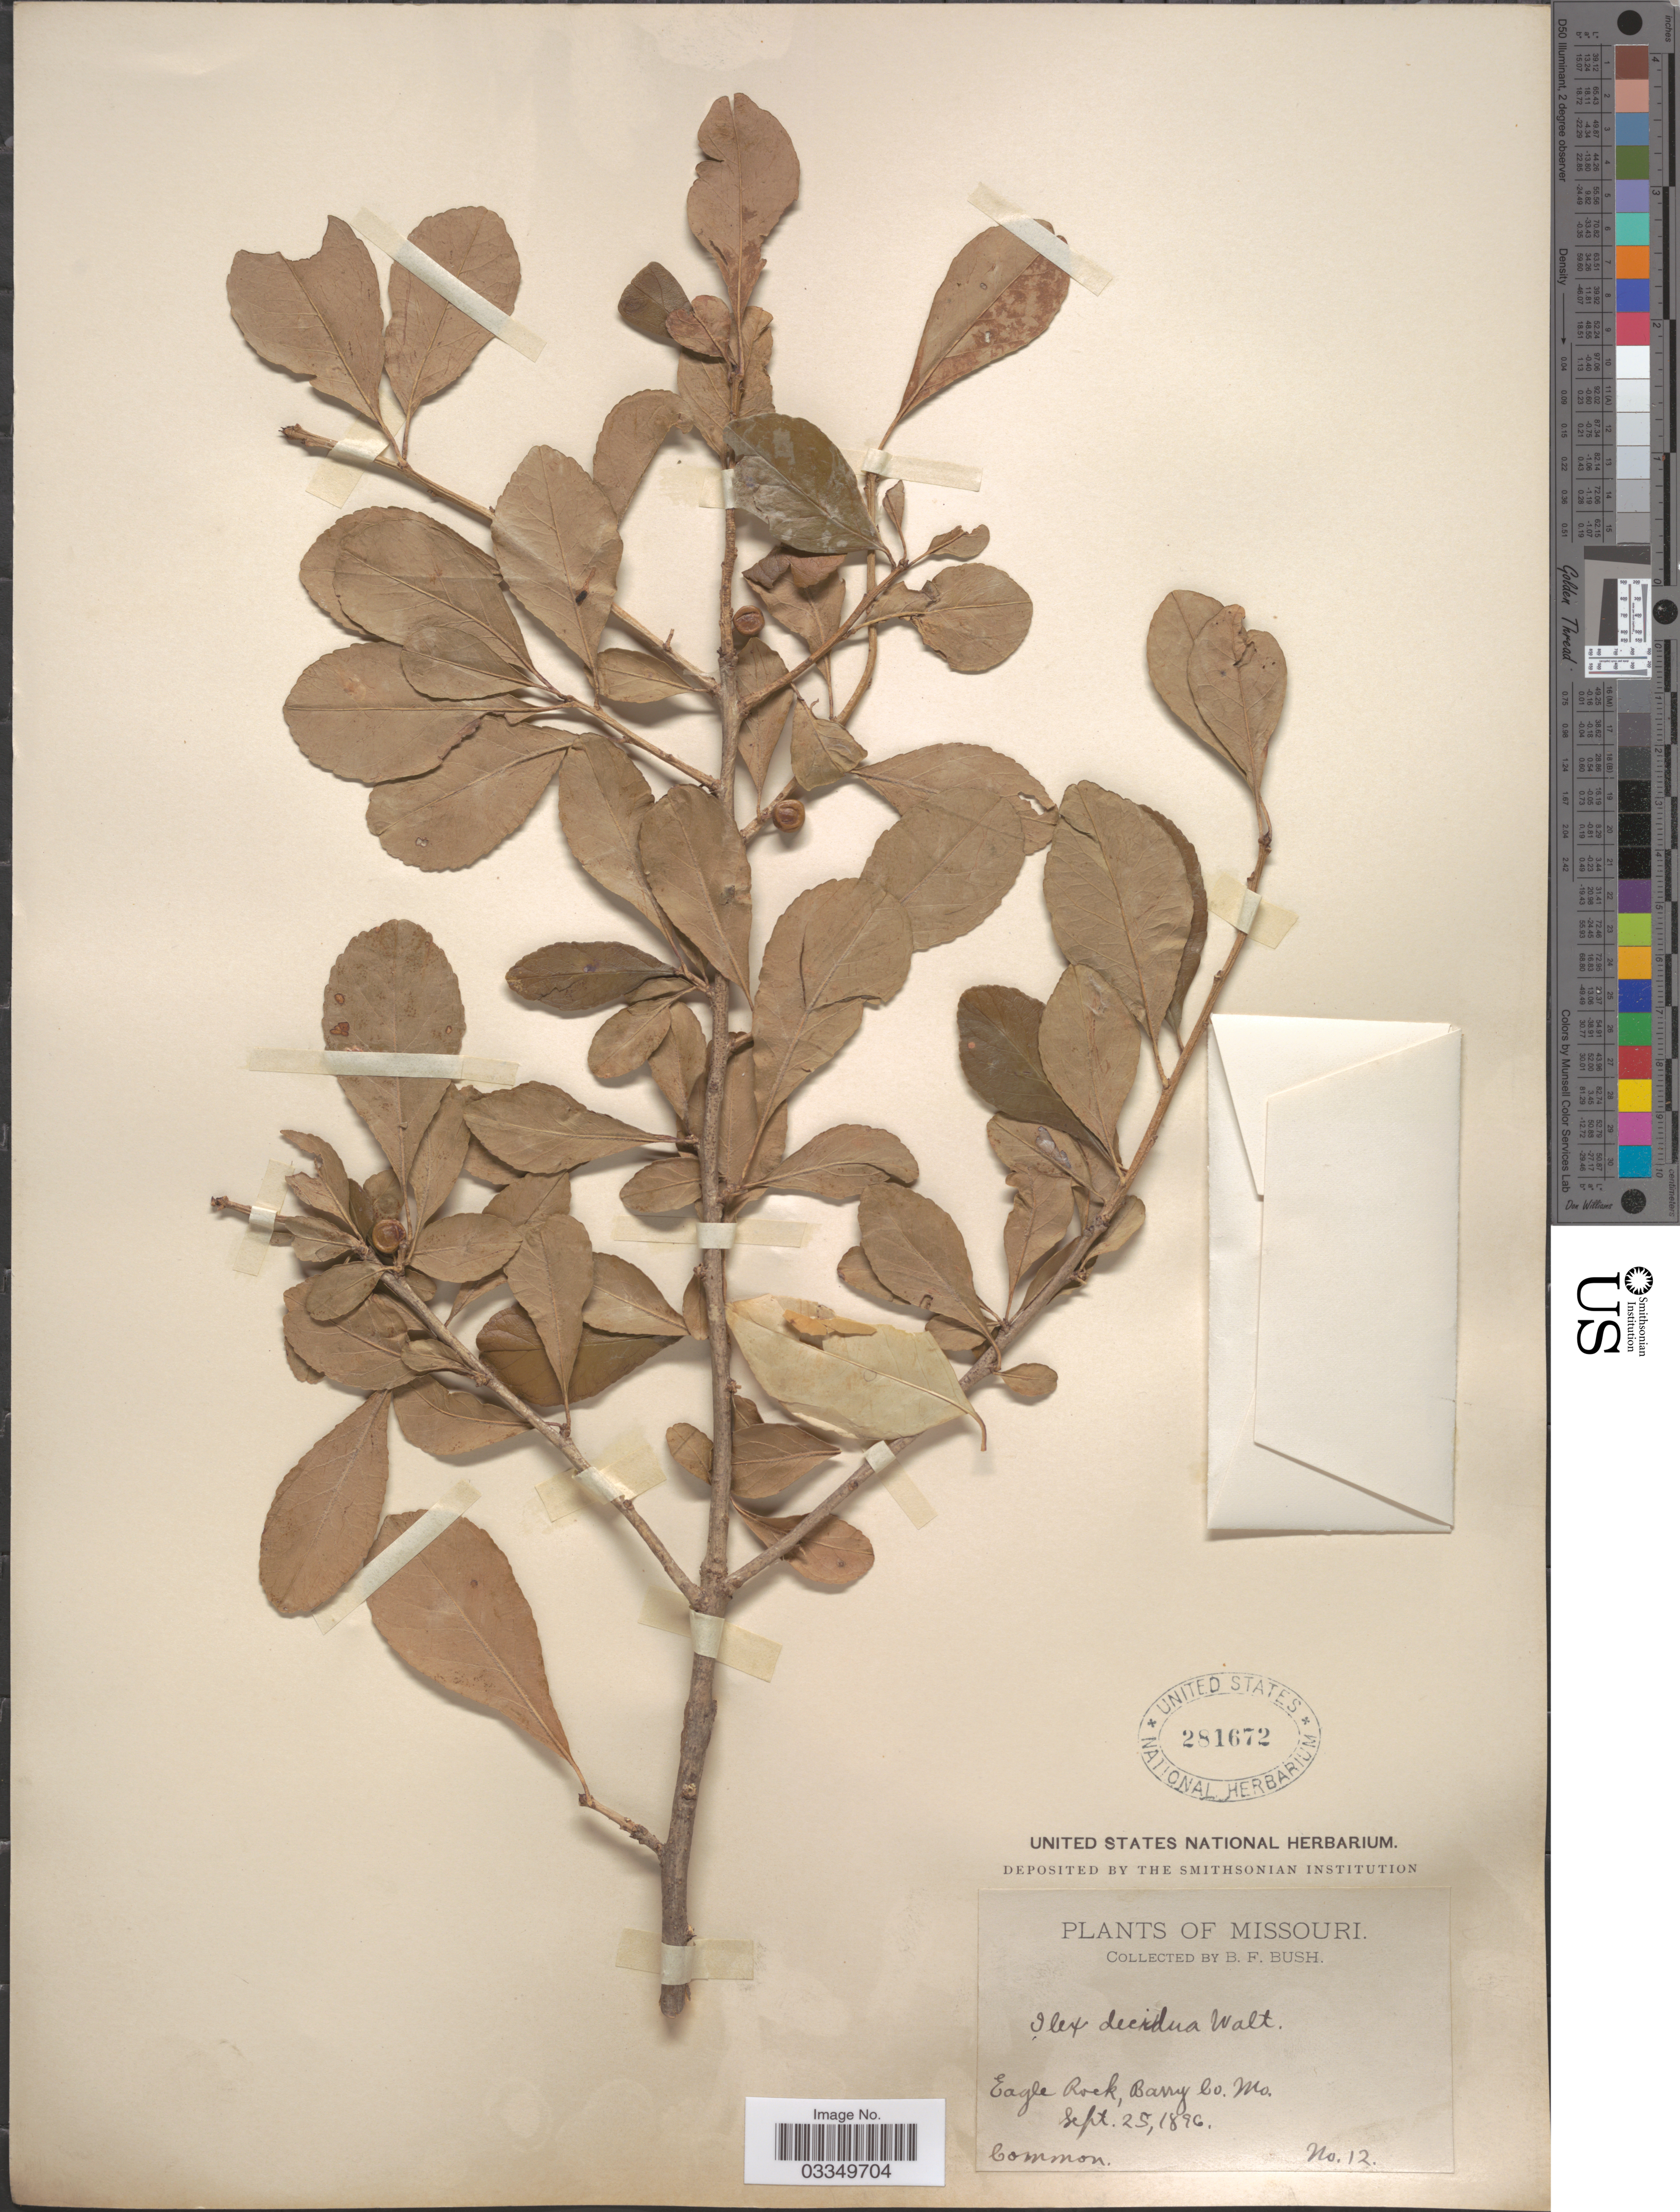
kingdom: Plantae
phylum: Tracheophyta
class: Magnoliopsida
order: Aquifoliales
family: Aquifoliaceae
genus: Ilex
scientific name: Ilex decidua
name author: Walter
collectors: B. F. Bush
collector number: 12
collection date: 1896-09-25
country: United States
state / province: Missouri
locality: Eagle Rock, Barry Co.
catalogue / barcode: US 281672